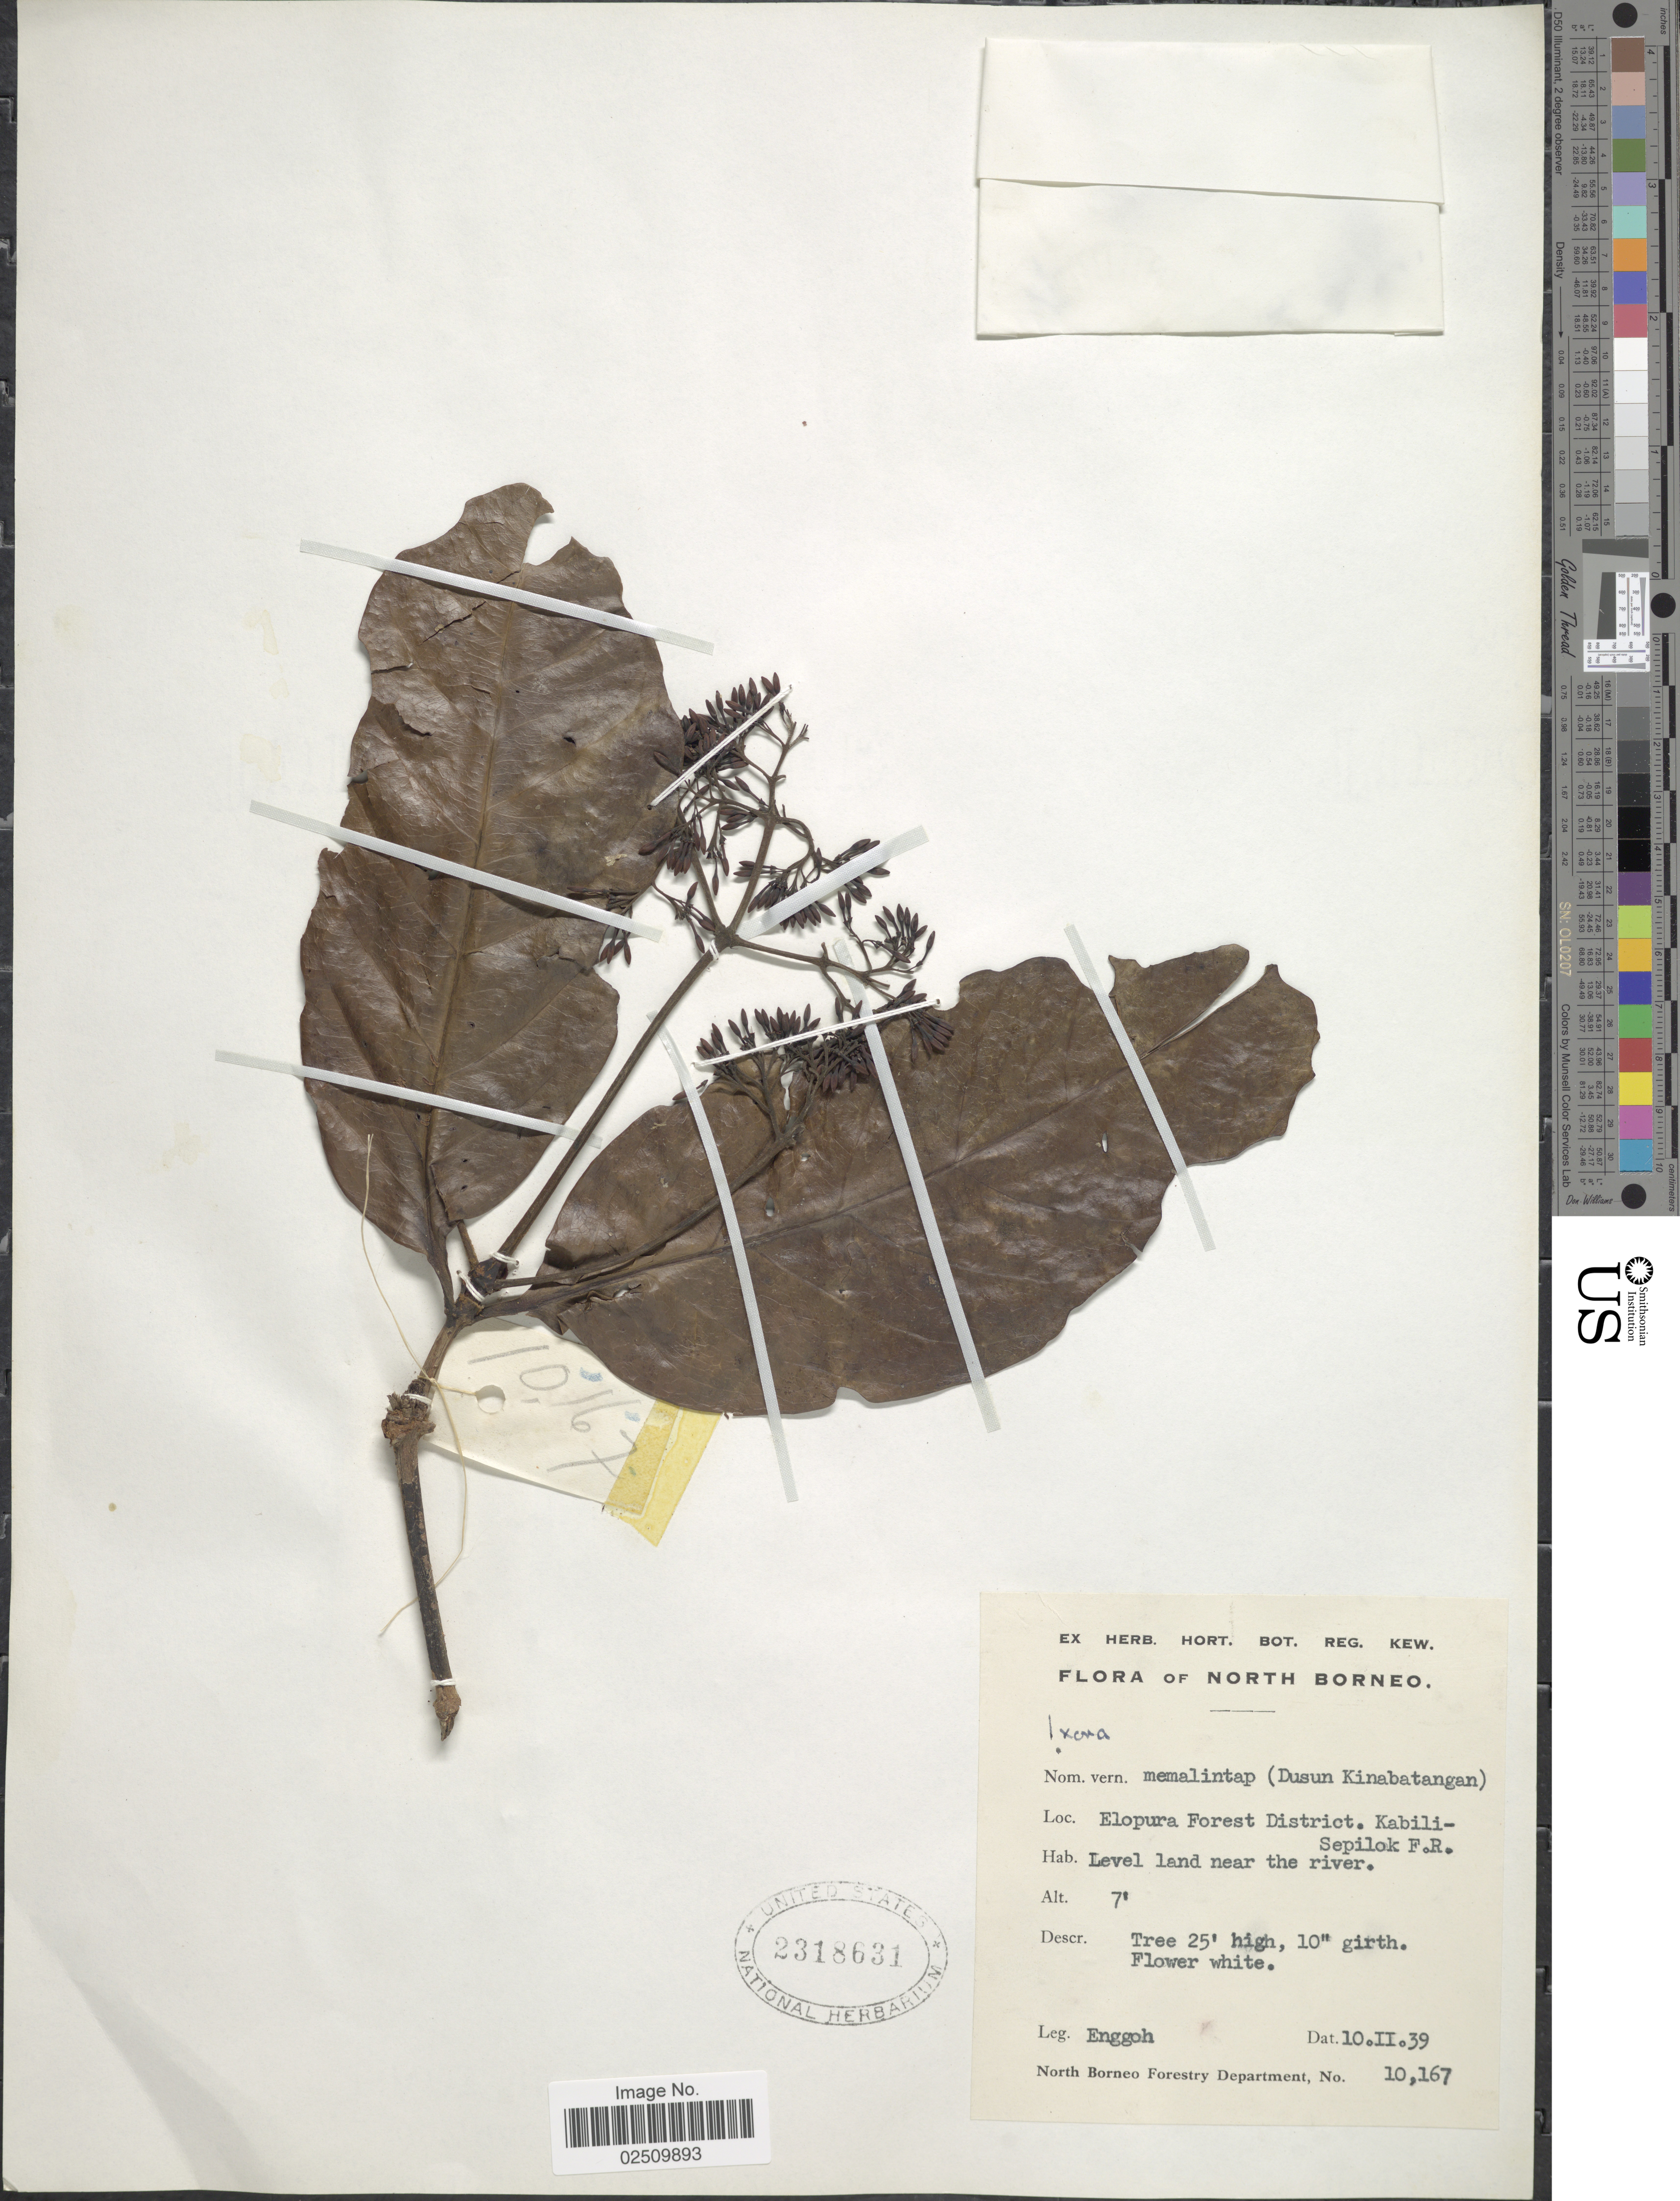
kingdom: Plantae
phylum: Tracheophyta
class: Magnoliopsida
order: Gentianales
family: Rubiaceae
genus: Ixora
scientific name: Ixora sp.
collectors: -. Enggoh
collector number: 10167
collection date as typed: Transcribed d/m/y: 10/2/39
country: Malaysia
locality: North Borneo. Elopura Forest District. Kabili-Sepilok F.R.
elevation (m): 2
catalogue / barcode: US 2318631